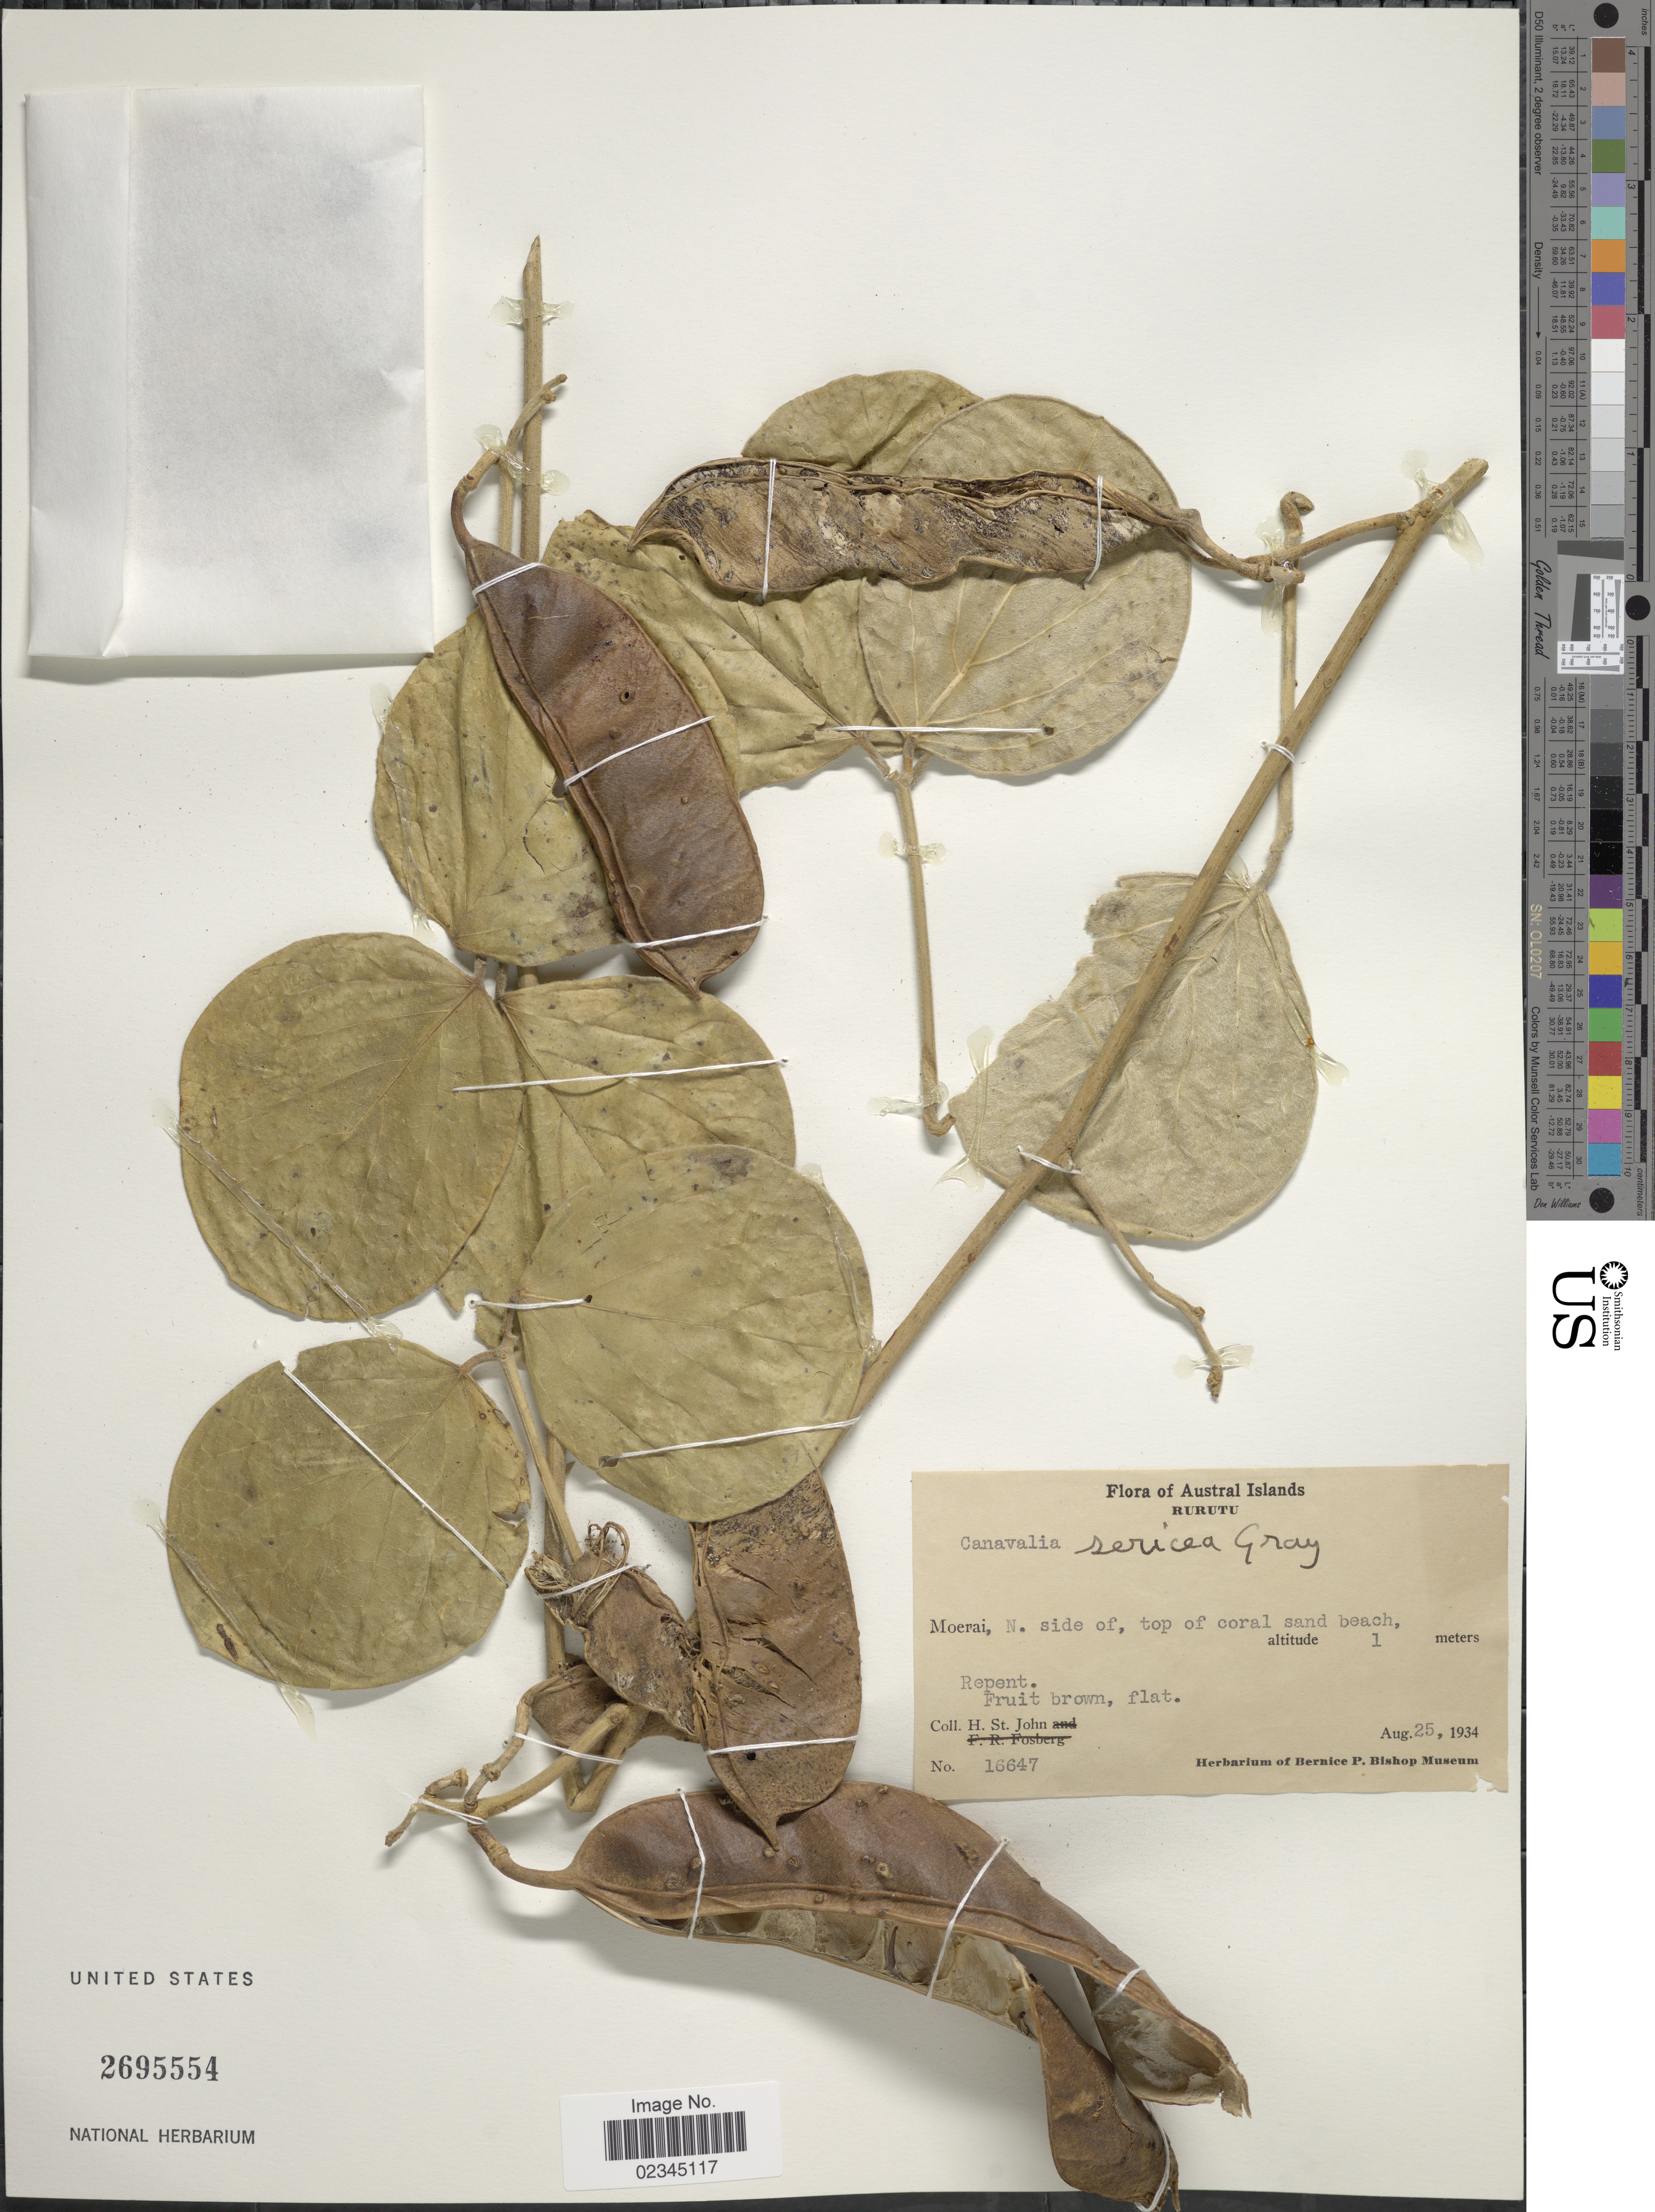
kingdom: Plantae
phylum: Tracheophyta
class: Magnoliopsida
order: Fabales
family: Fabaceae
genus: Canavalia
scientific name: Canavalia sericea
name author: A. Gray in Wilkes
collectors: H. St. John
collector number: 16647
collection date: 1934-08-25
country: French Polynesia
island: Rurutu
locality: Austral Islands, Rurutu, Moerai, N. side of, top of coral sand beach.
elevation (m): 1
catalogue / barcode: US 2695554